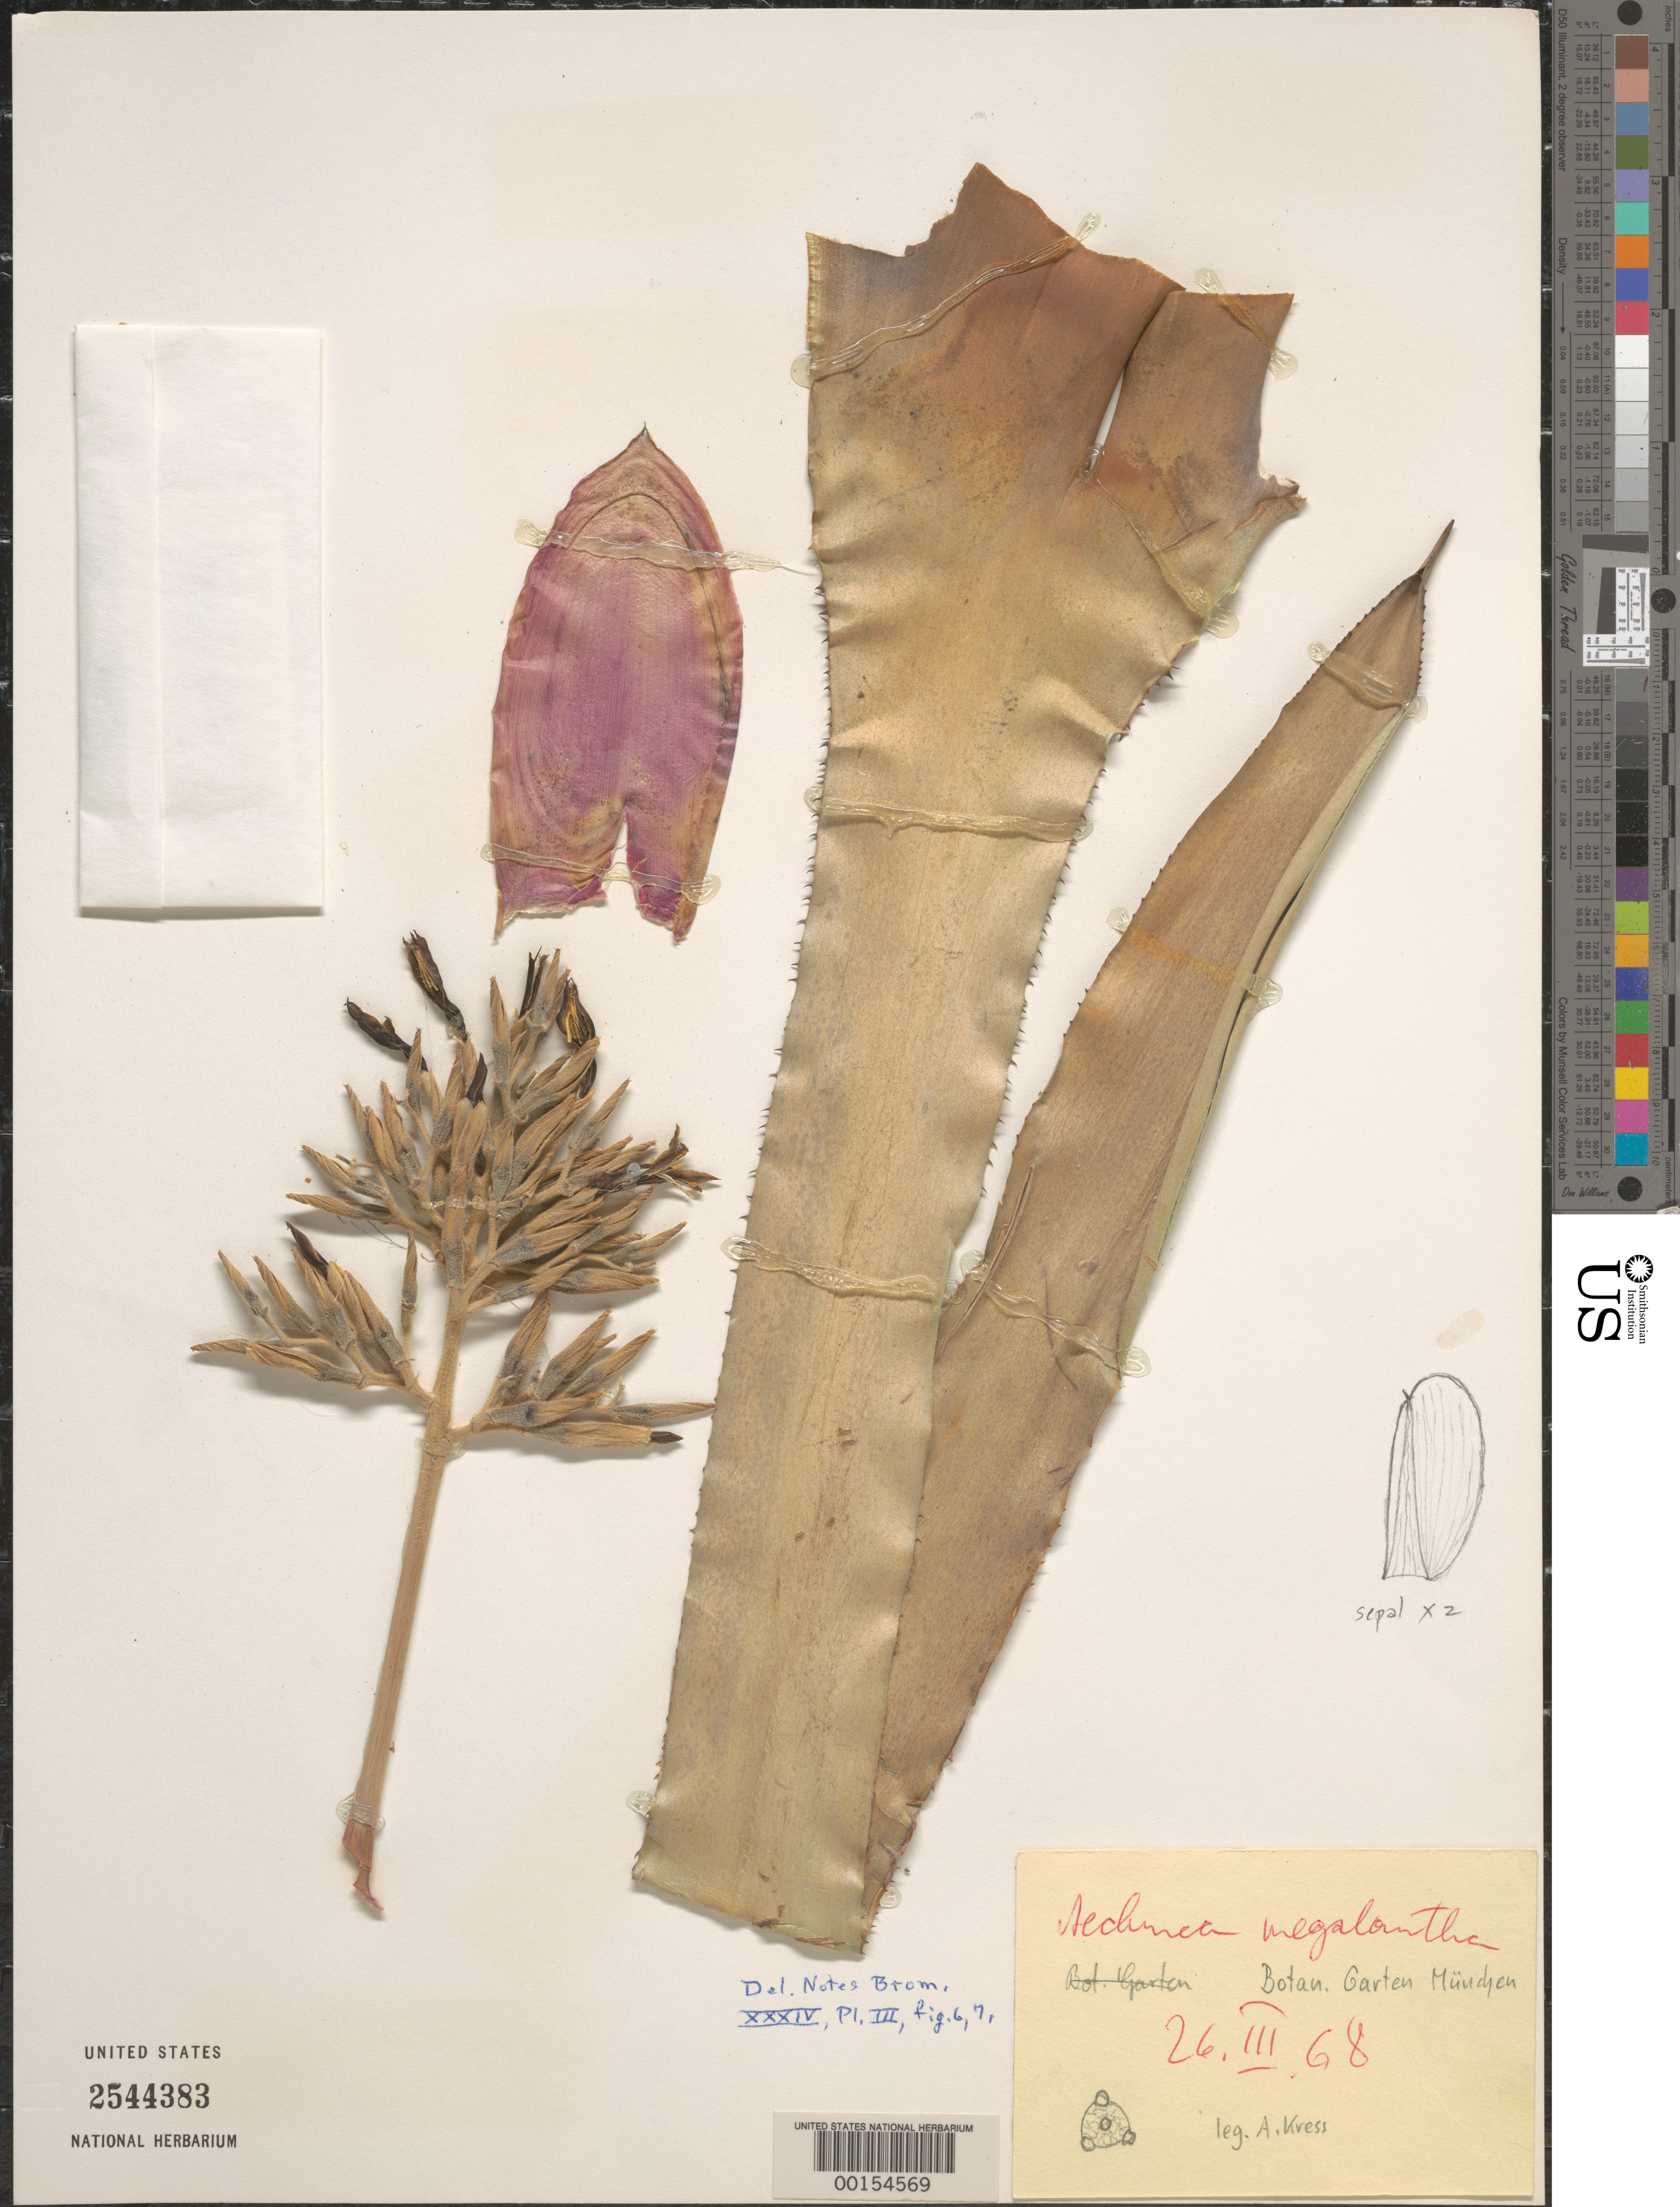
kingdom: Plantae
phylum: Tracheophyta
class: Liliopsida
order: Poales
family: Bromeliaceae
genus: Aechmea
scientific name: Aechmea megalantha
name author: Harms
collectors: A. Kress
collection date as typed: Transcribed d/m/y: 26/3/68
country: Germany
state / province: Bayern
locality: Botan. Garten München.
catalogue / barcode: US 2544383